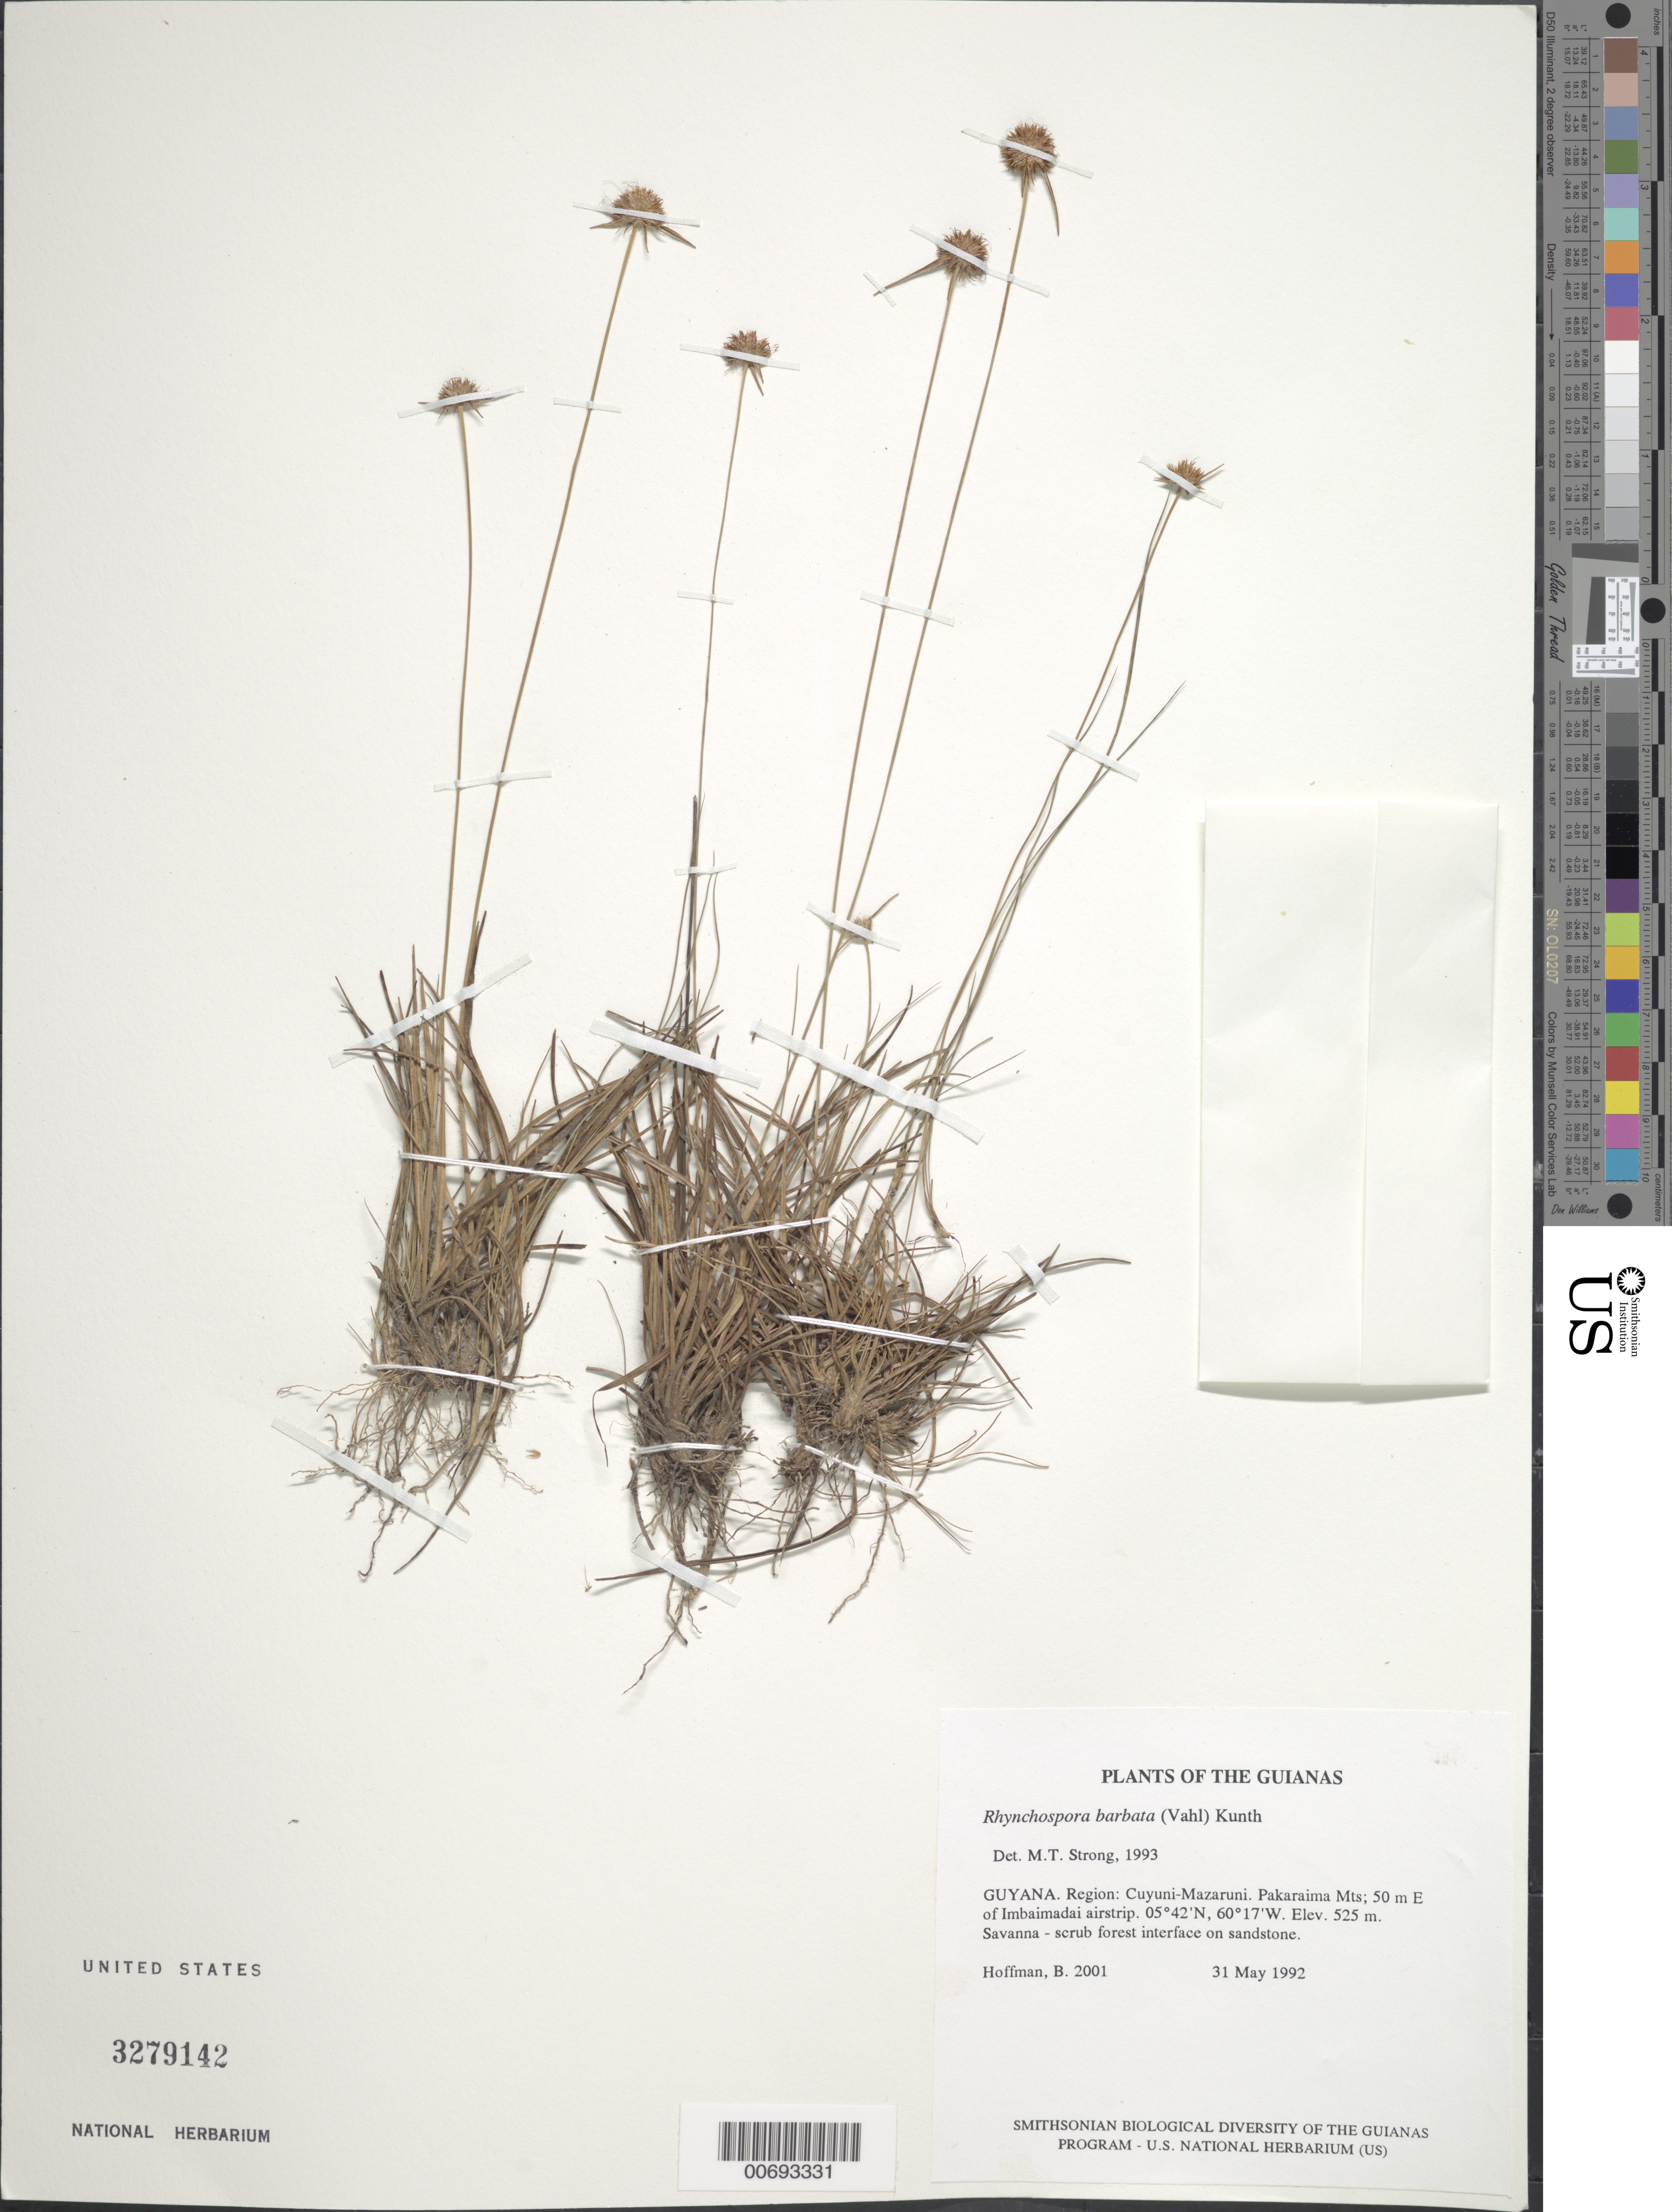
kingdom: Plantae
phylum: Tracheophyta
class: Liliopsida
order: Poales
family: Cyperaceae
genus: Rhynchospora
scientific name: Rhynchospora barbata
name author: (Vahl) Kunth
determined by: Alves, K.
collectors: B. Hoffman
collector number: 2001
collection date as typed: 31 May 1992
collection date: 1992-05-31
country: Guyana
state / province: Cuyuni-Mazaruni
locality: Pakaraima Mts; 50 m E of Imbaimadai airstrip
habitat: Savanna - scrub forest interface on sandstone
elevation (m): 525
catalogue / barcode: US 3279142